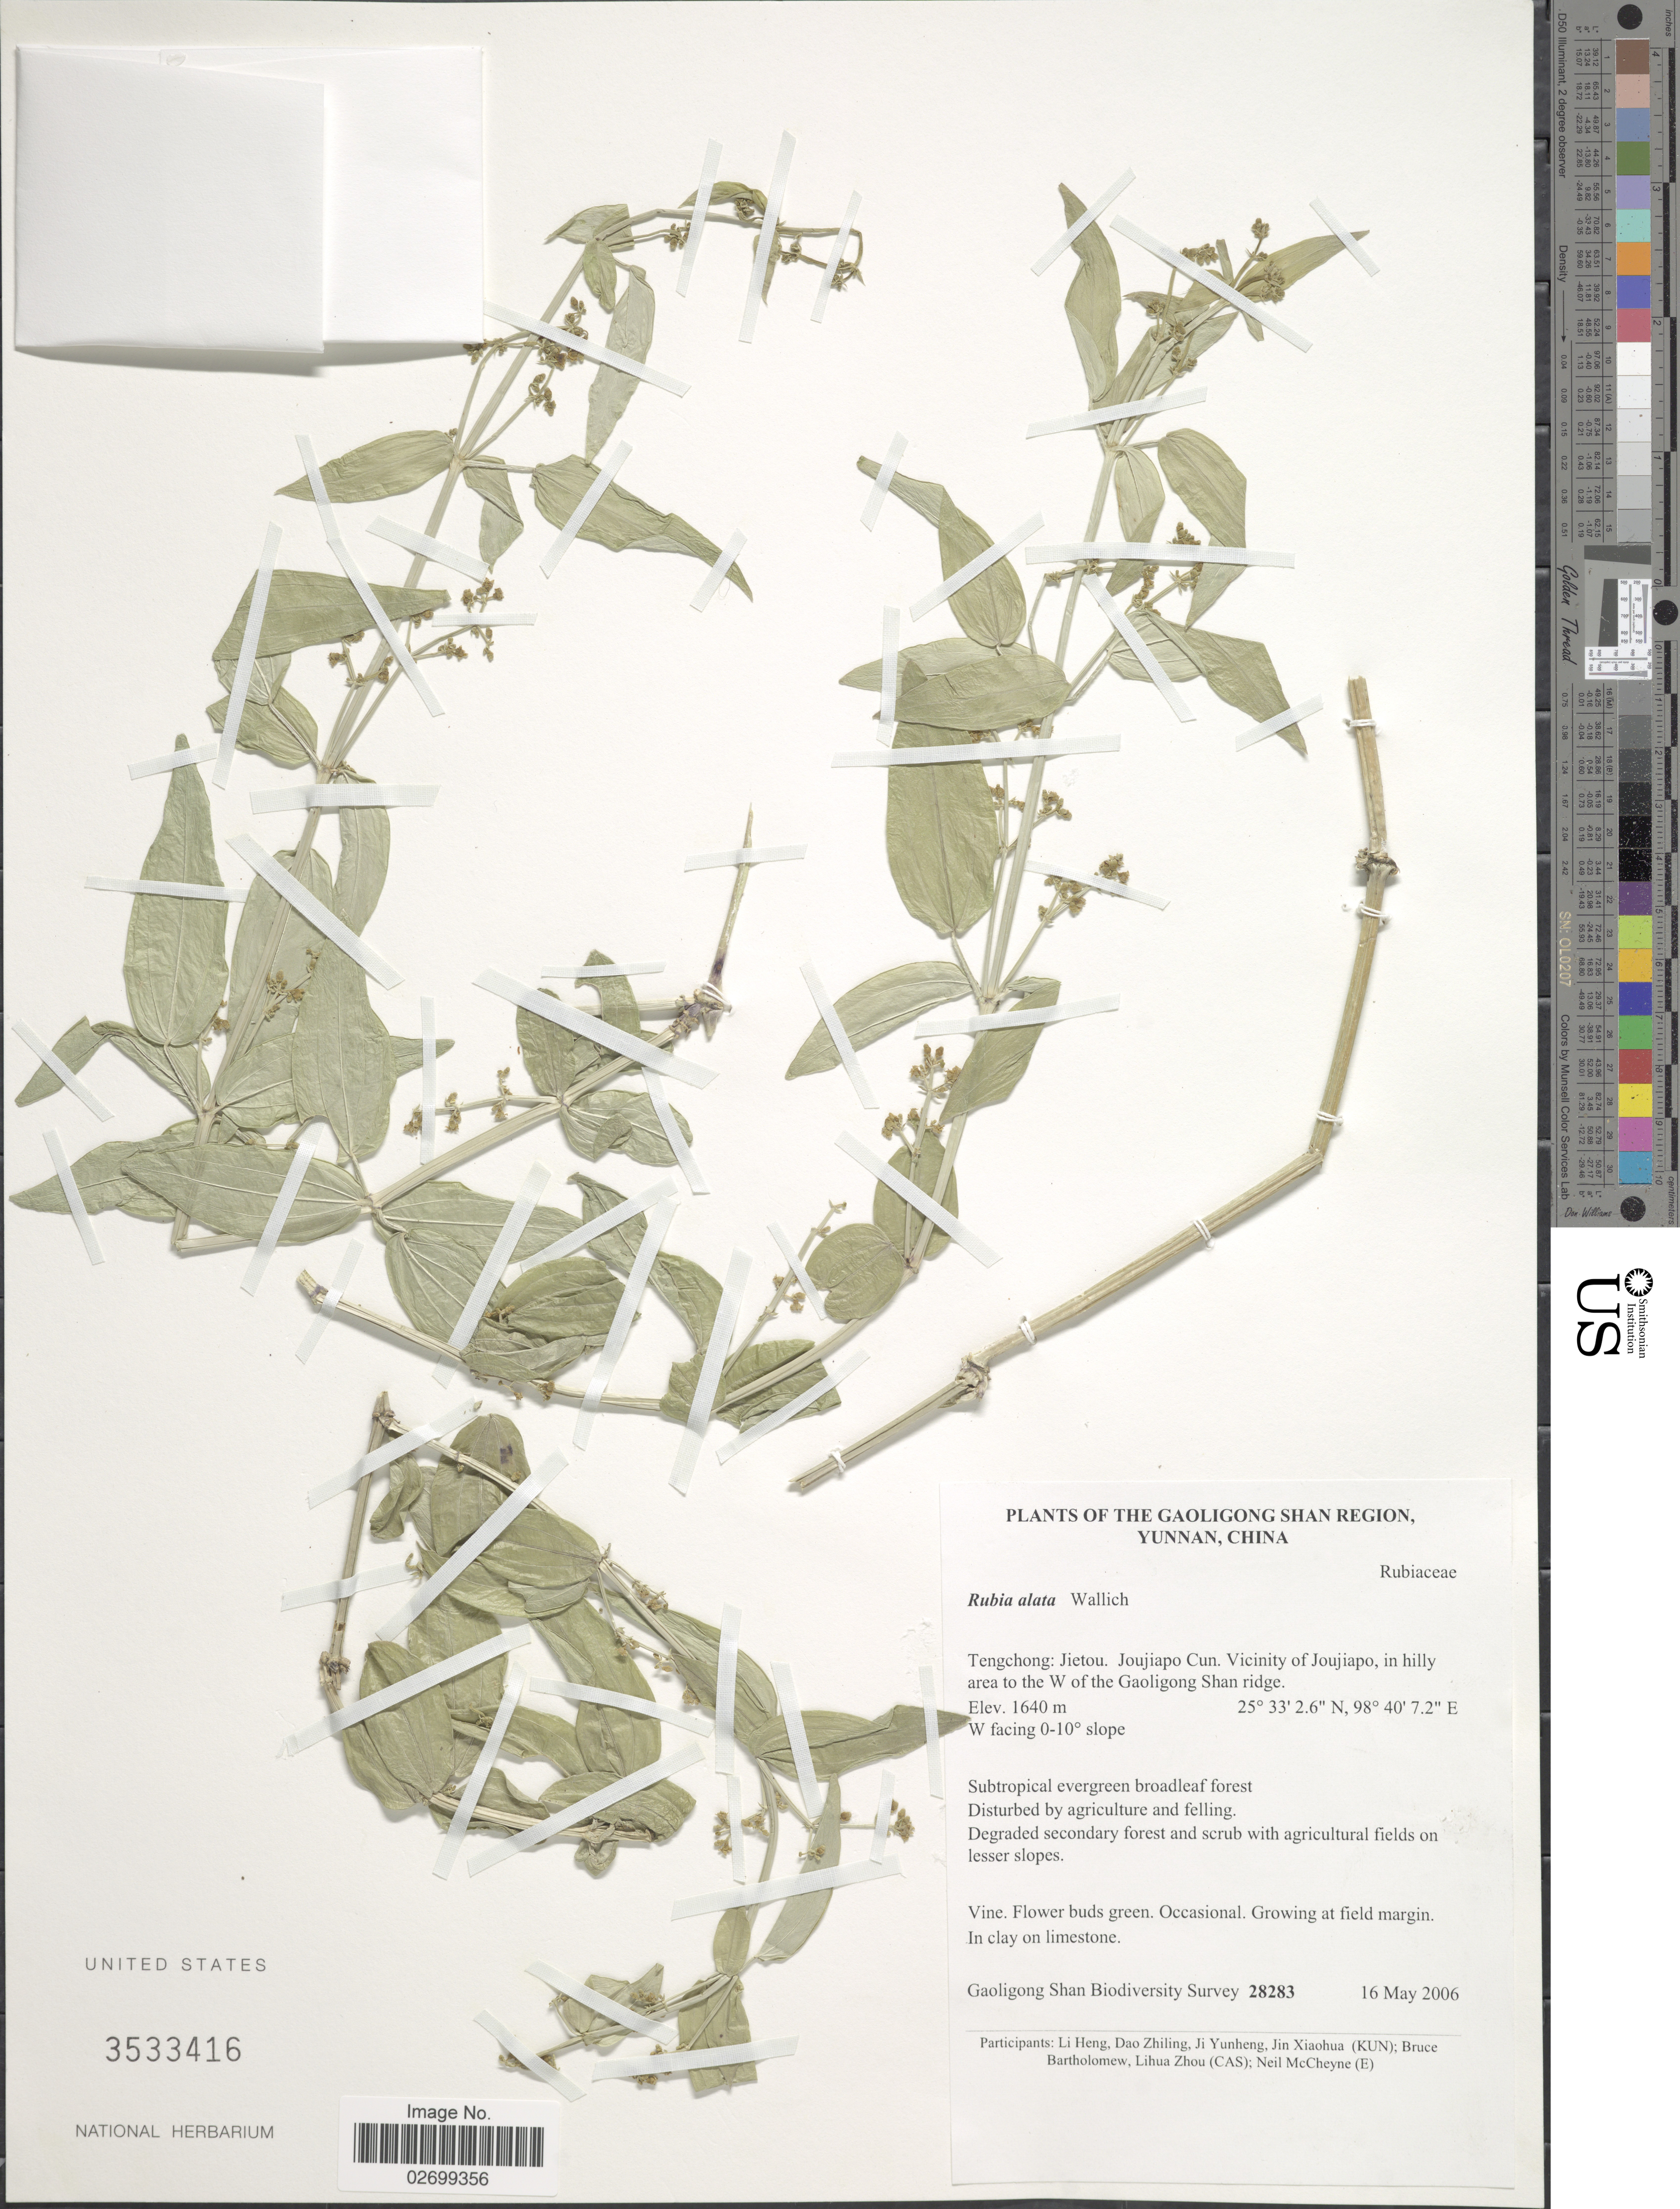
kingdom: Plantae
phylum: Tracheophyta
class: Magnoliopsida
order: Gentianales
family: Rubiaceae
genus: Rubia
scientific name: Rubia alata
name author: Wall.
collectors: Gaoligong Shan Biodiversity Survey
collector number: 28283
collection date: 2006-05-16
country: China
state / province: Yunnan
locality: Tengchong: Jietou, Joujiapo Cun. Vicinity of Joujiapo, in hilly area to the W of the Gaoligong Shan ridge, W facing 0-10° slope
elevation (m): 1640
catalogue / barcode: US 3533416